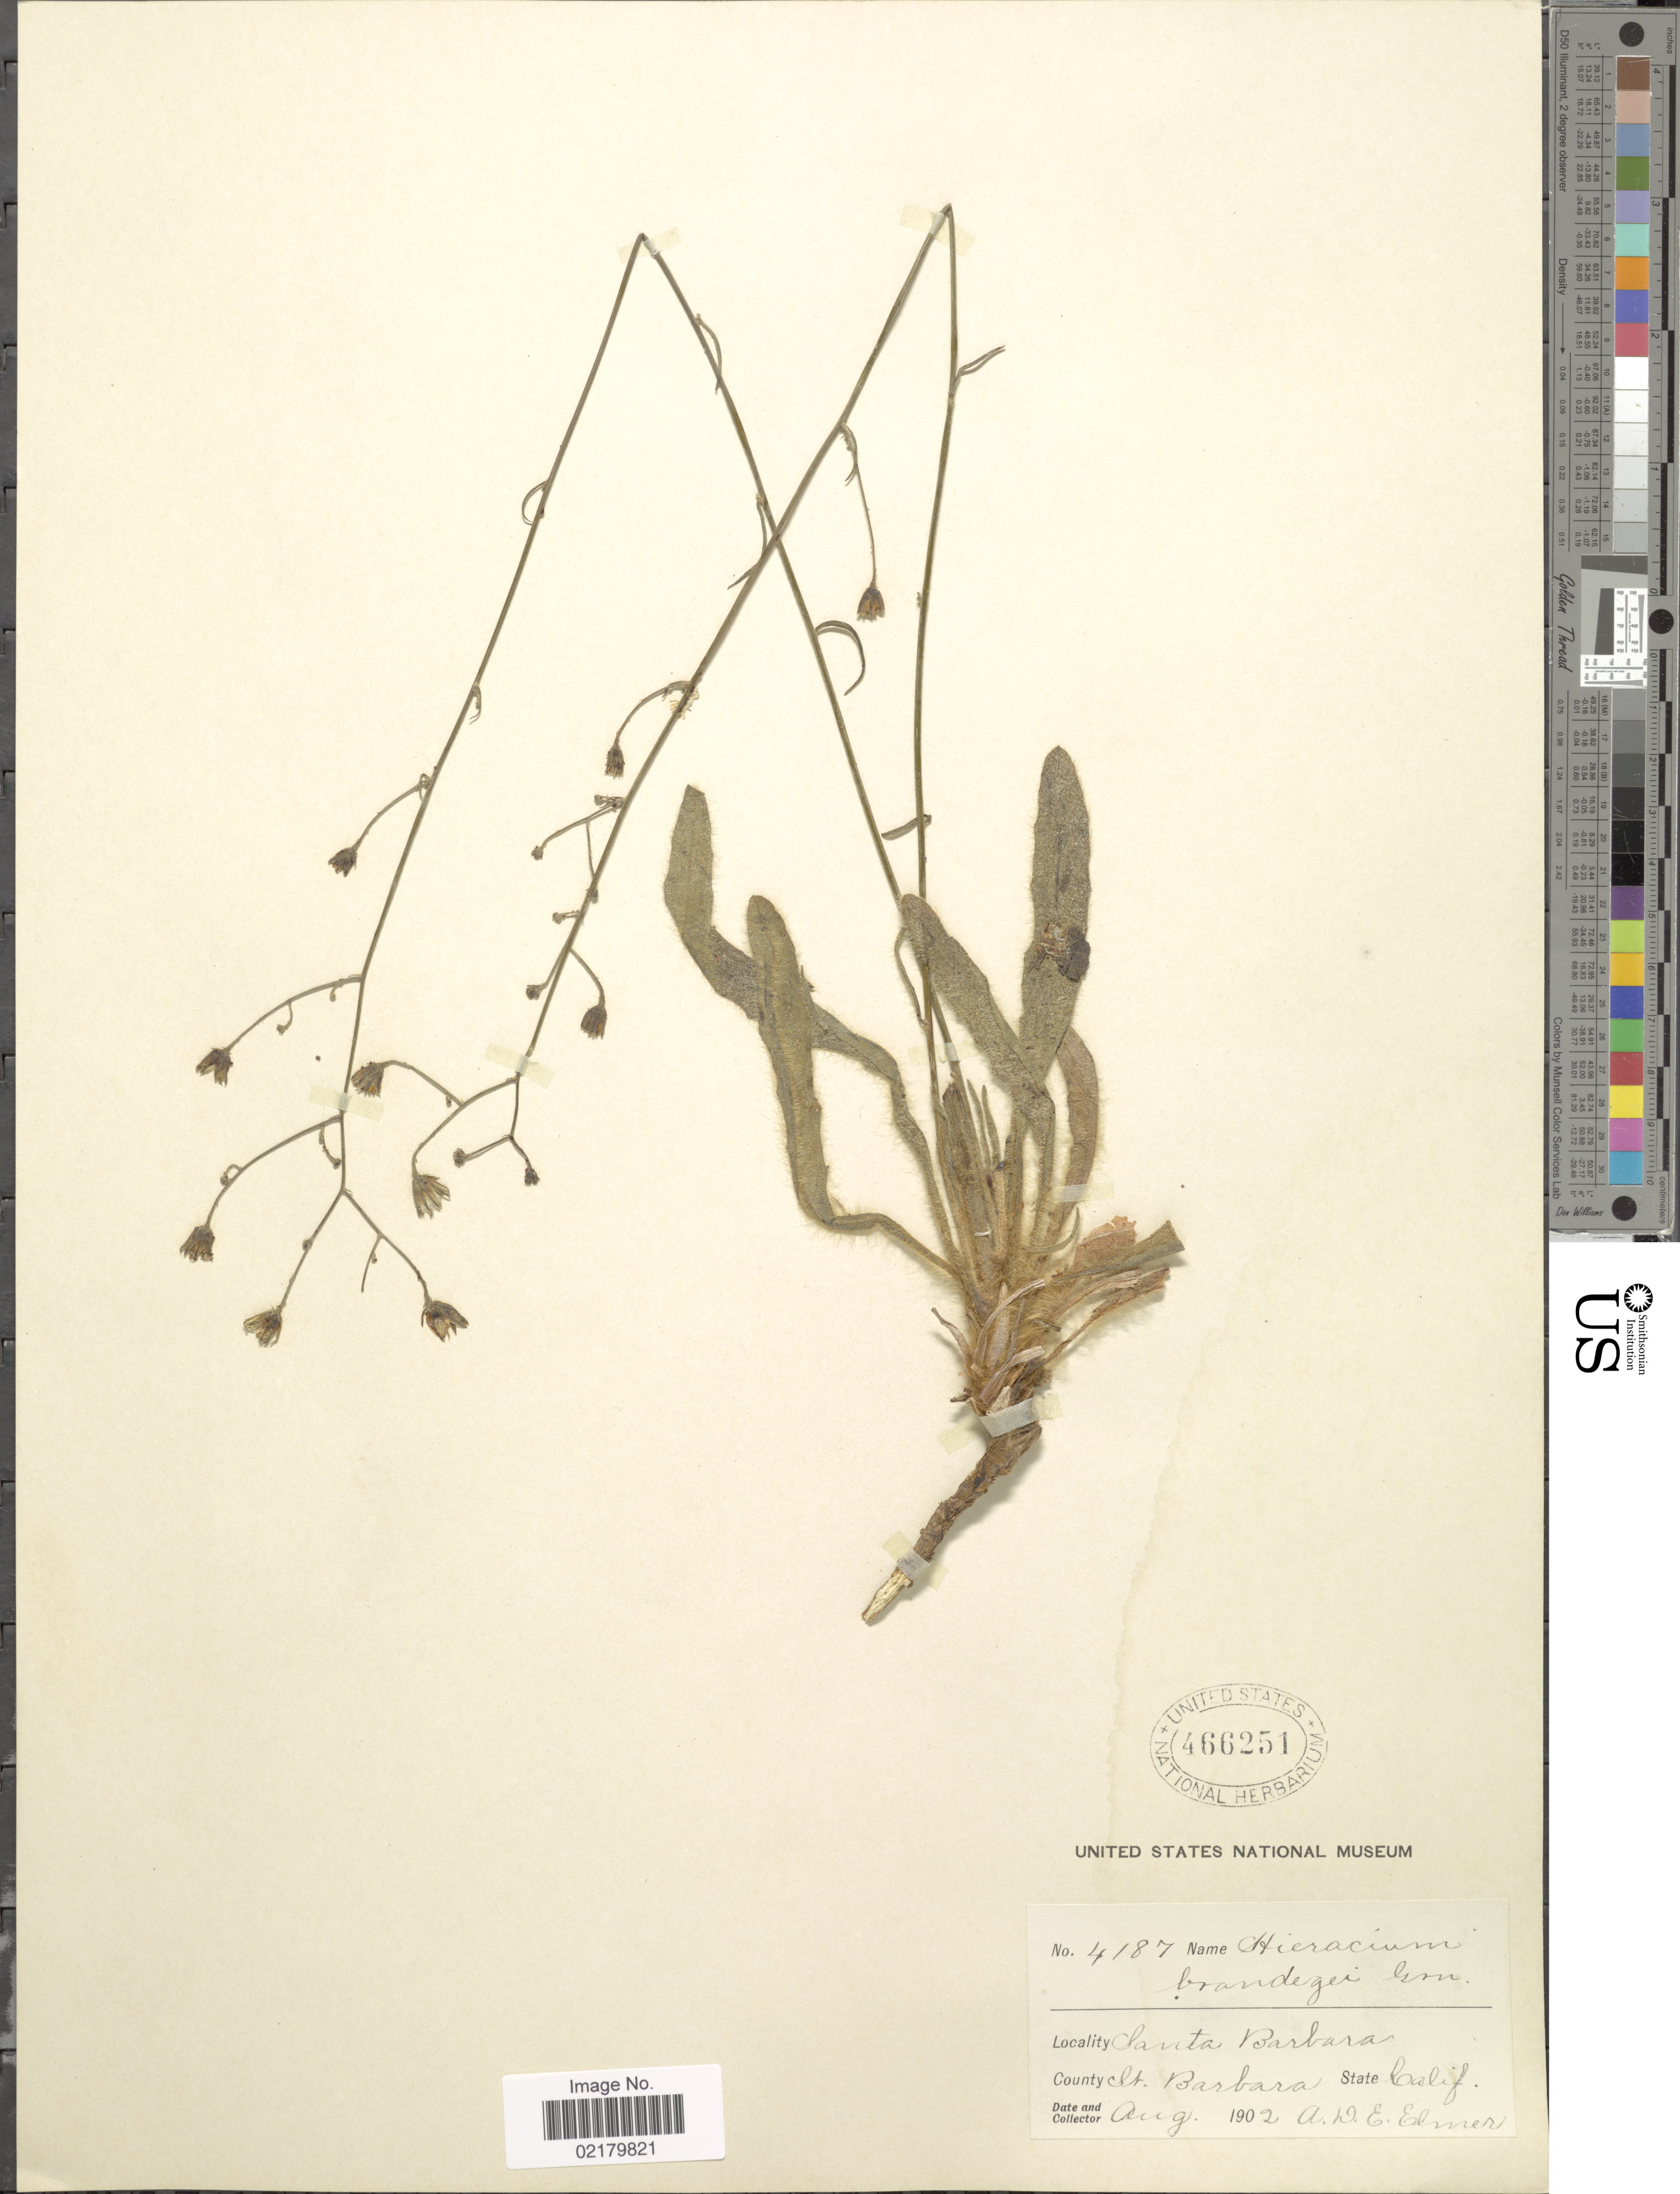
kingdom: Plantae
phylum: Tracheophyta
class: Magnoliopsida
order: Asterales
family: Asteraceae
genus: Hieracium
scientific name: Hieracium caespitosum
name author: Dumort.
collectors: A. D. E. Elmer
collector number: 4187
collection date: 1902-08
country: United States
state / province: California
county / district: Santa Barbara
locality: Santa Barbara, County St Barbara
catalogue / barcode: US 466251